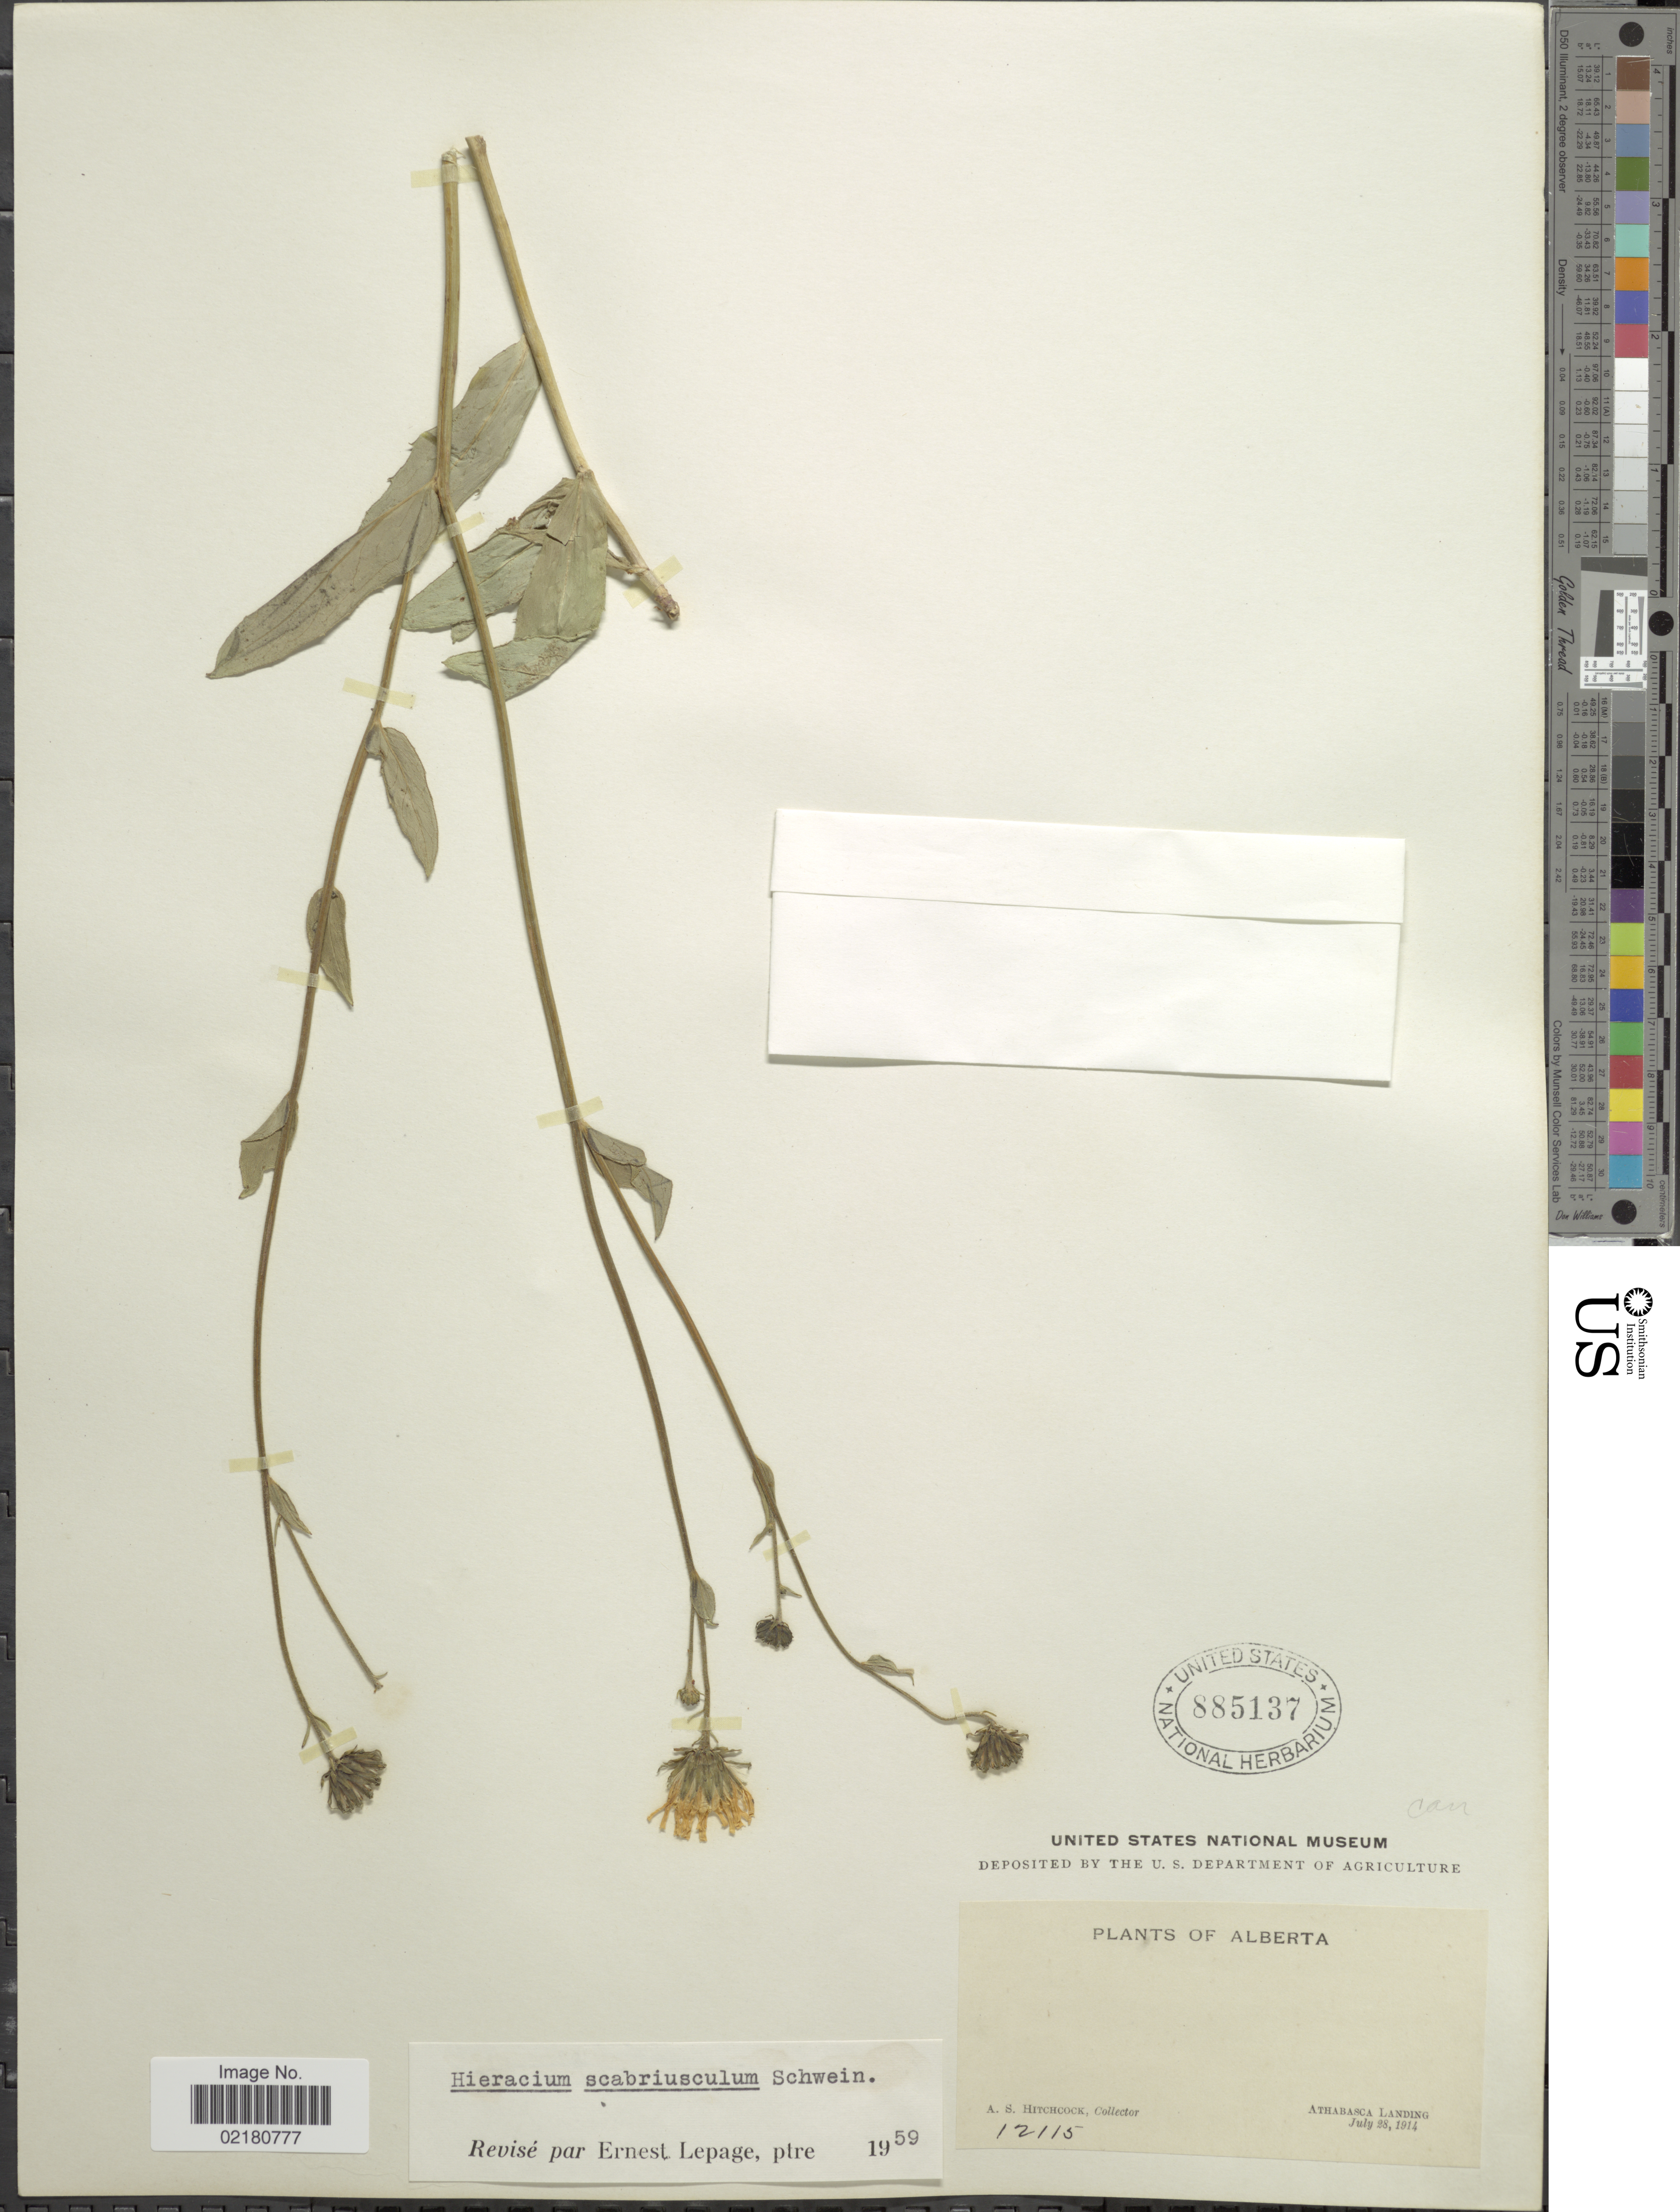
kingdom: Plantae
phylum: Tracheophyta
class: Magnoliopsida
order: Asterales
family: Asteraceae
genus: Hieracium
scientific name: Hieracium umbellatum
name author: L.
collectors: A. S. Hitchcock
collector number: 12115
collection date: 1914-07-28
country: Canada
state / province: Alberta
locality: Alberta, Athabasca Landing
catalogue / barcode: US 885137